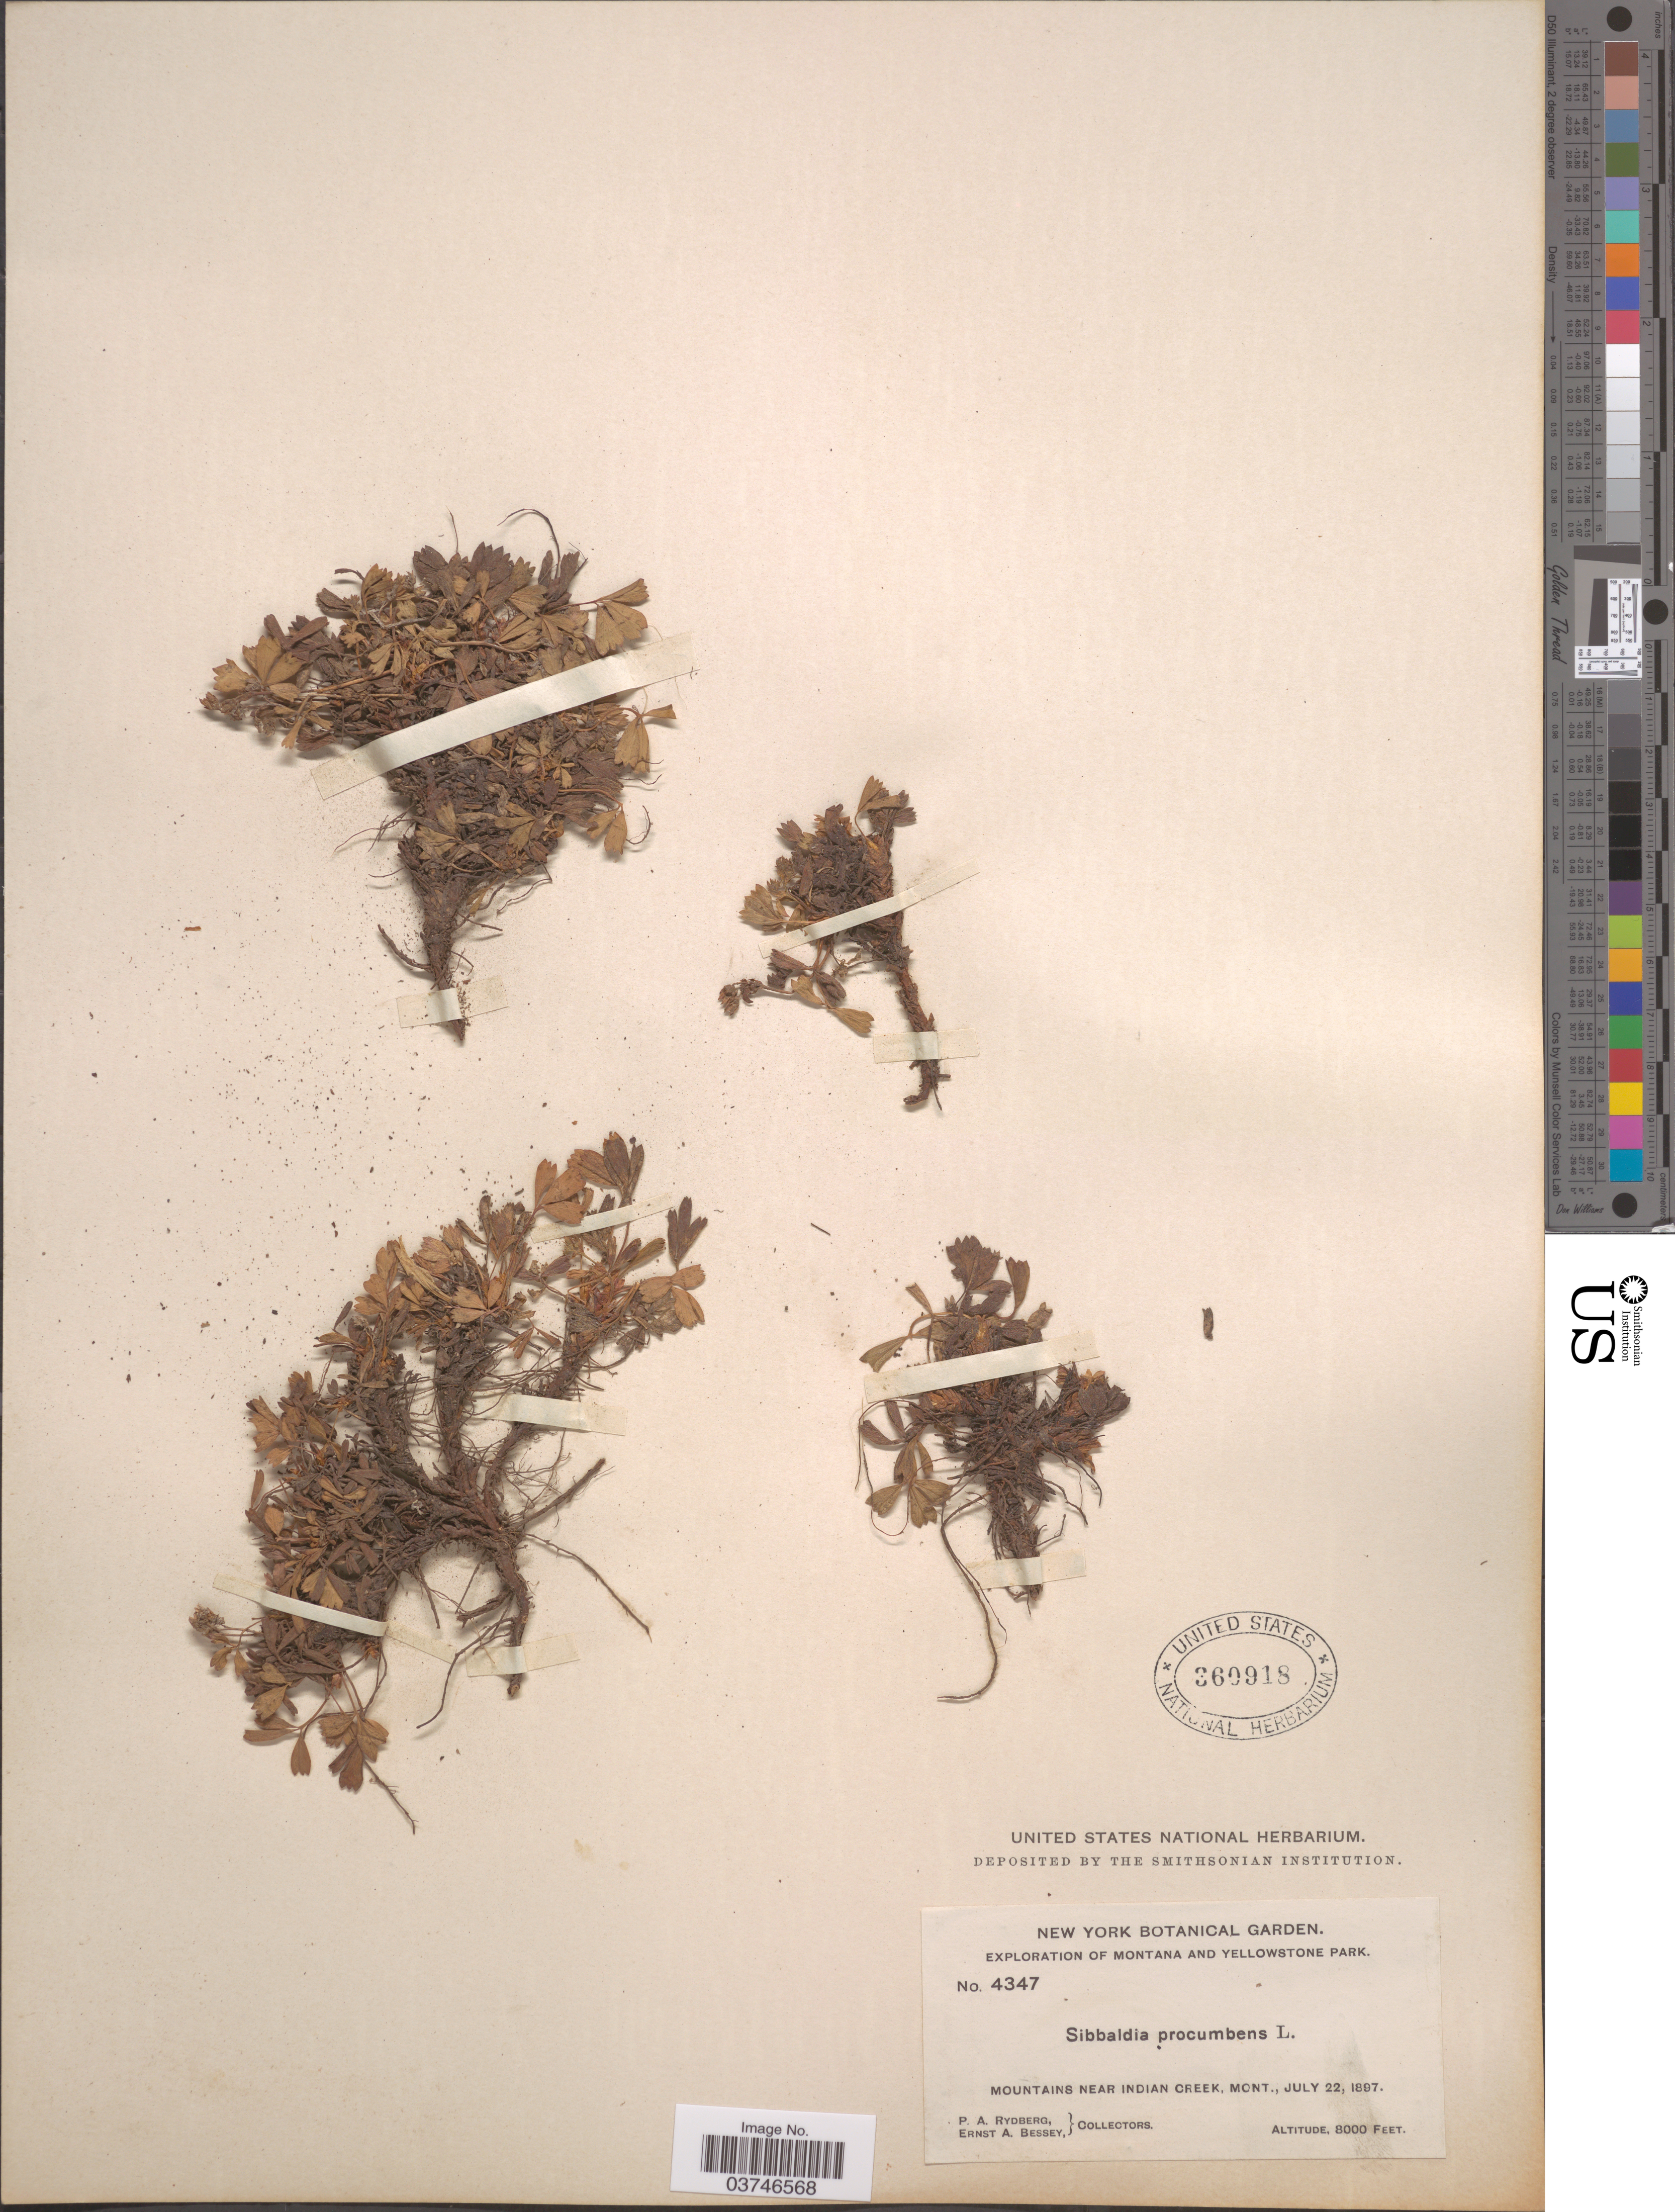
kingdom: Plantae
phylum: Tracheophyta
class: Magnoliopsida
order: Rosales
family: Rosaceae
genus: Sibbaldia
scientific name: Sibbaldia procumbens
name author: L.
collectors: P. A. Rydberg & E. A. Bessey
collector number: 4347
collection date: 1897-07-22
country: United States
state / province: Montana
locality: Yellowstone Park. Mountains near Indian Creek.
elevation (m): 2438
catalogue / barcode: US 360918